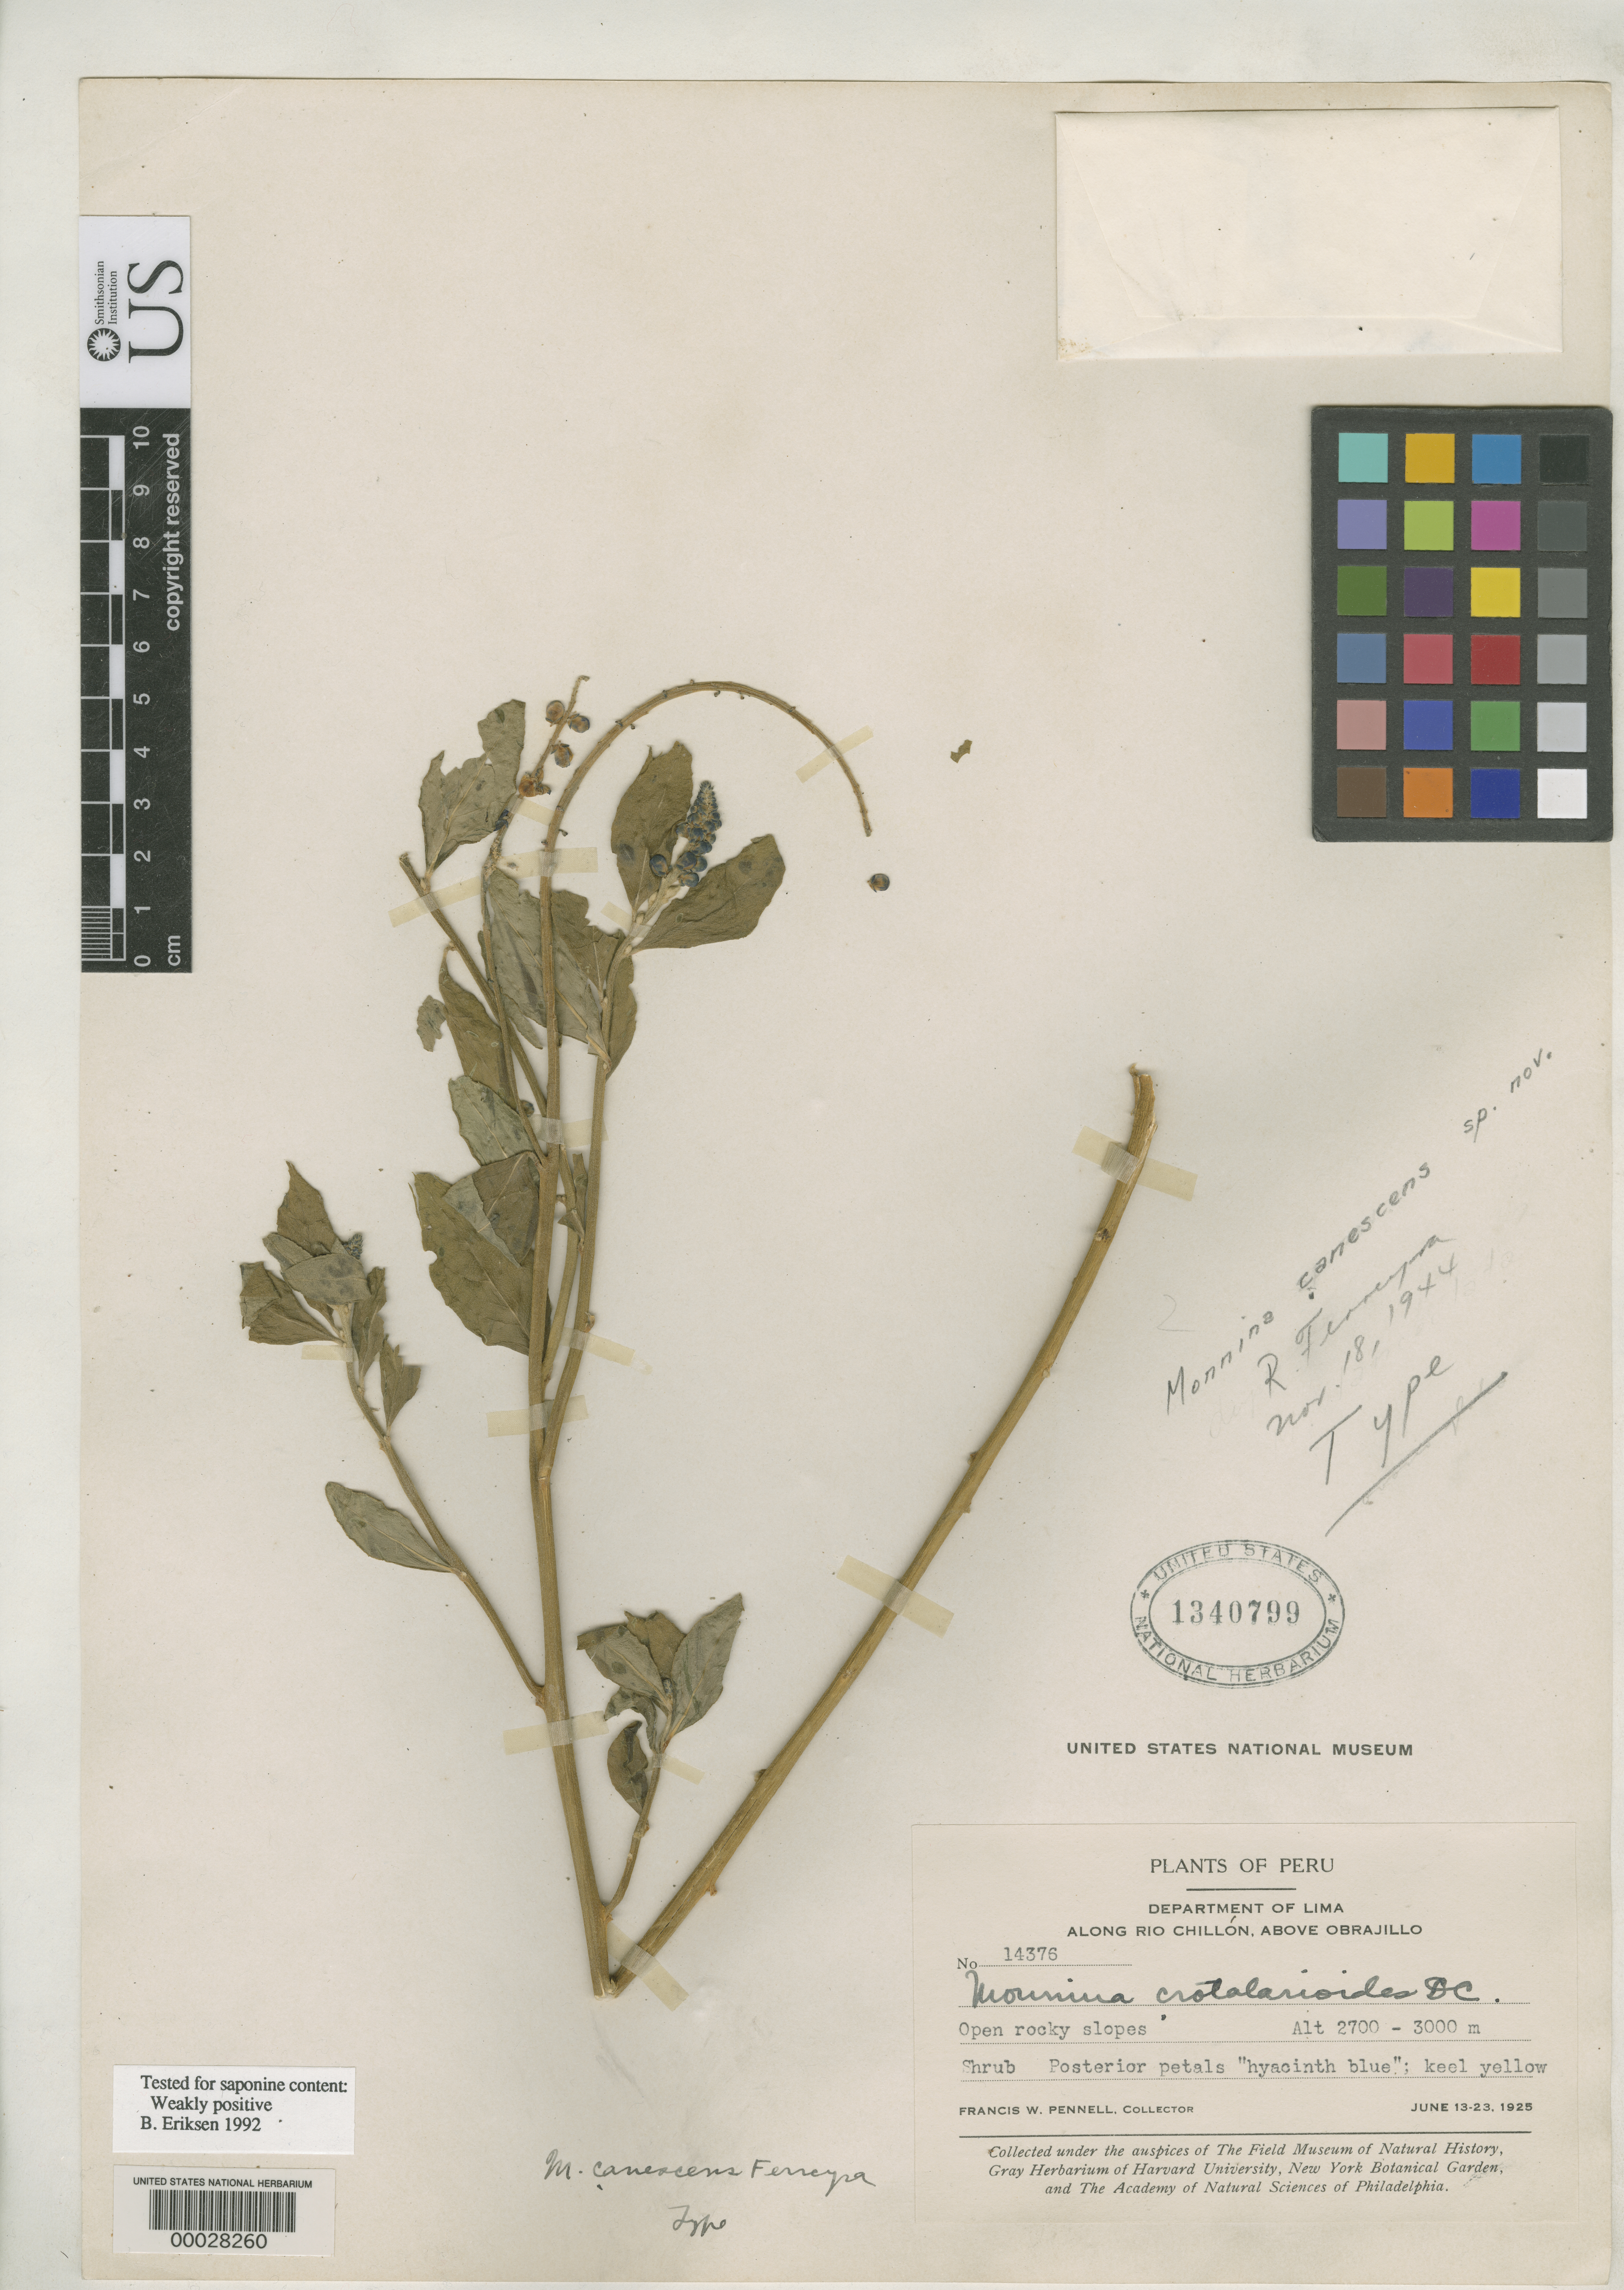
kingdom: Plantae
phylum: Tracheophyta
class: Magnoliopsida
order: Fabales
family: Polygalaceae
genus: Monnina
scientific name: Monnina canescens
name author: Ferreyra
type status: Holotype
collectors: F. W. Pennell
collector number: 14376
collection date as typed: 13 Jun 1925 to 23 Jun 1925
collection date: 1925-06-13/1925-06-23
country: Peru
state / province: Lima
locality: Rio Chillon, above Obrajillo.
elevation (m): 2700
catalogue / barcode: US 1340799